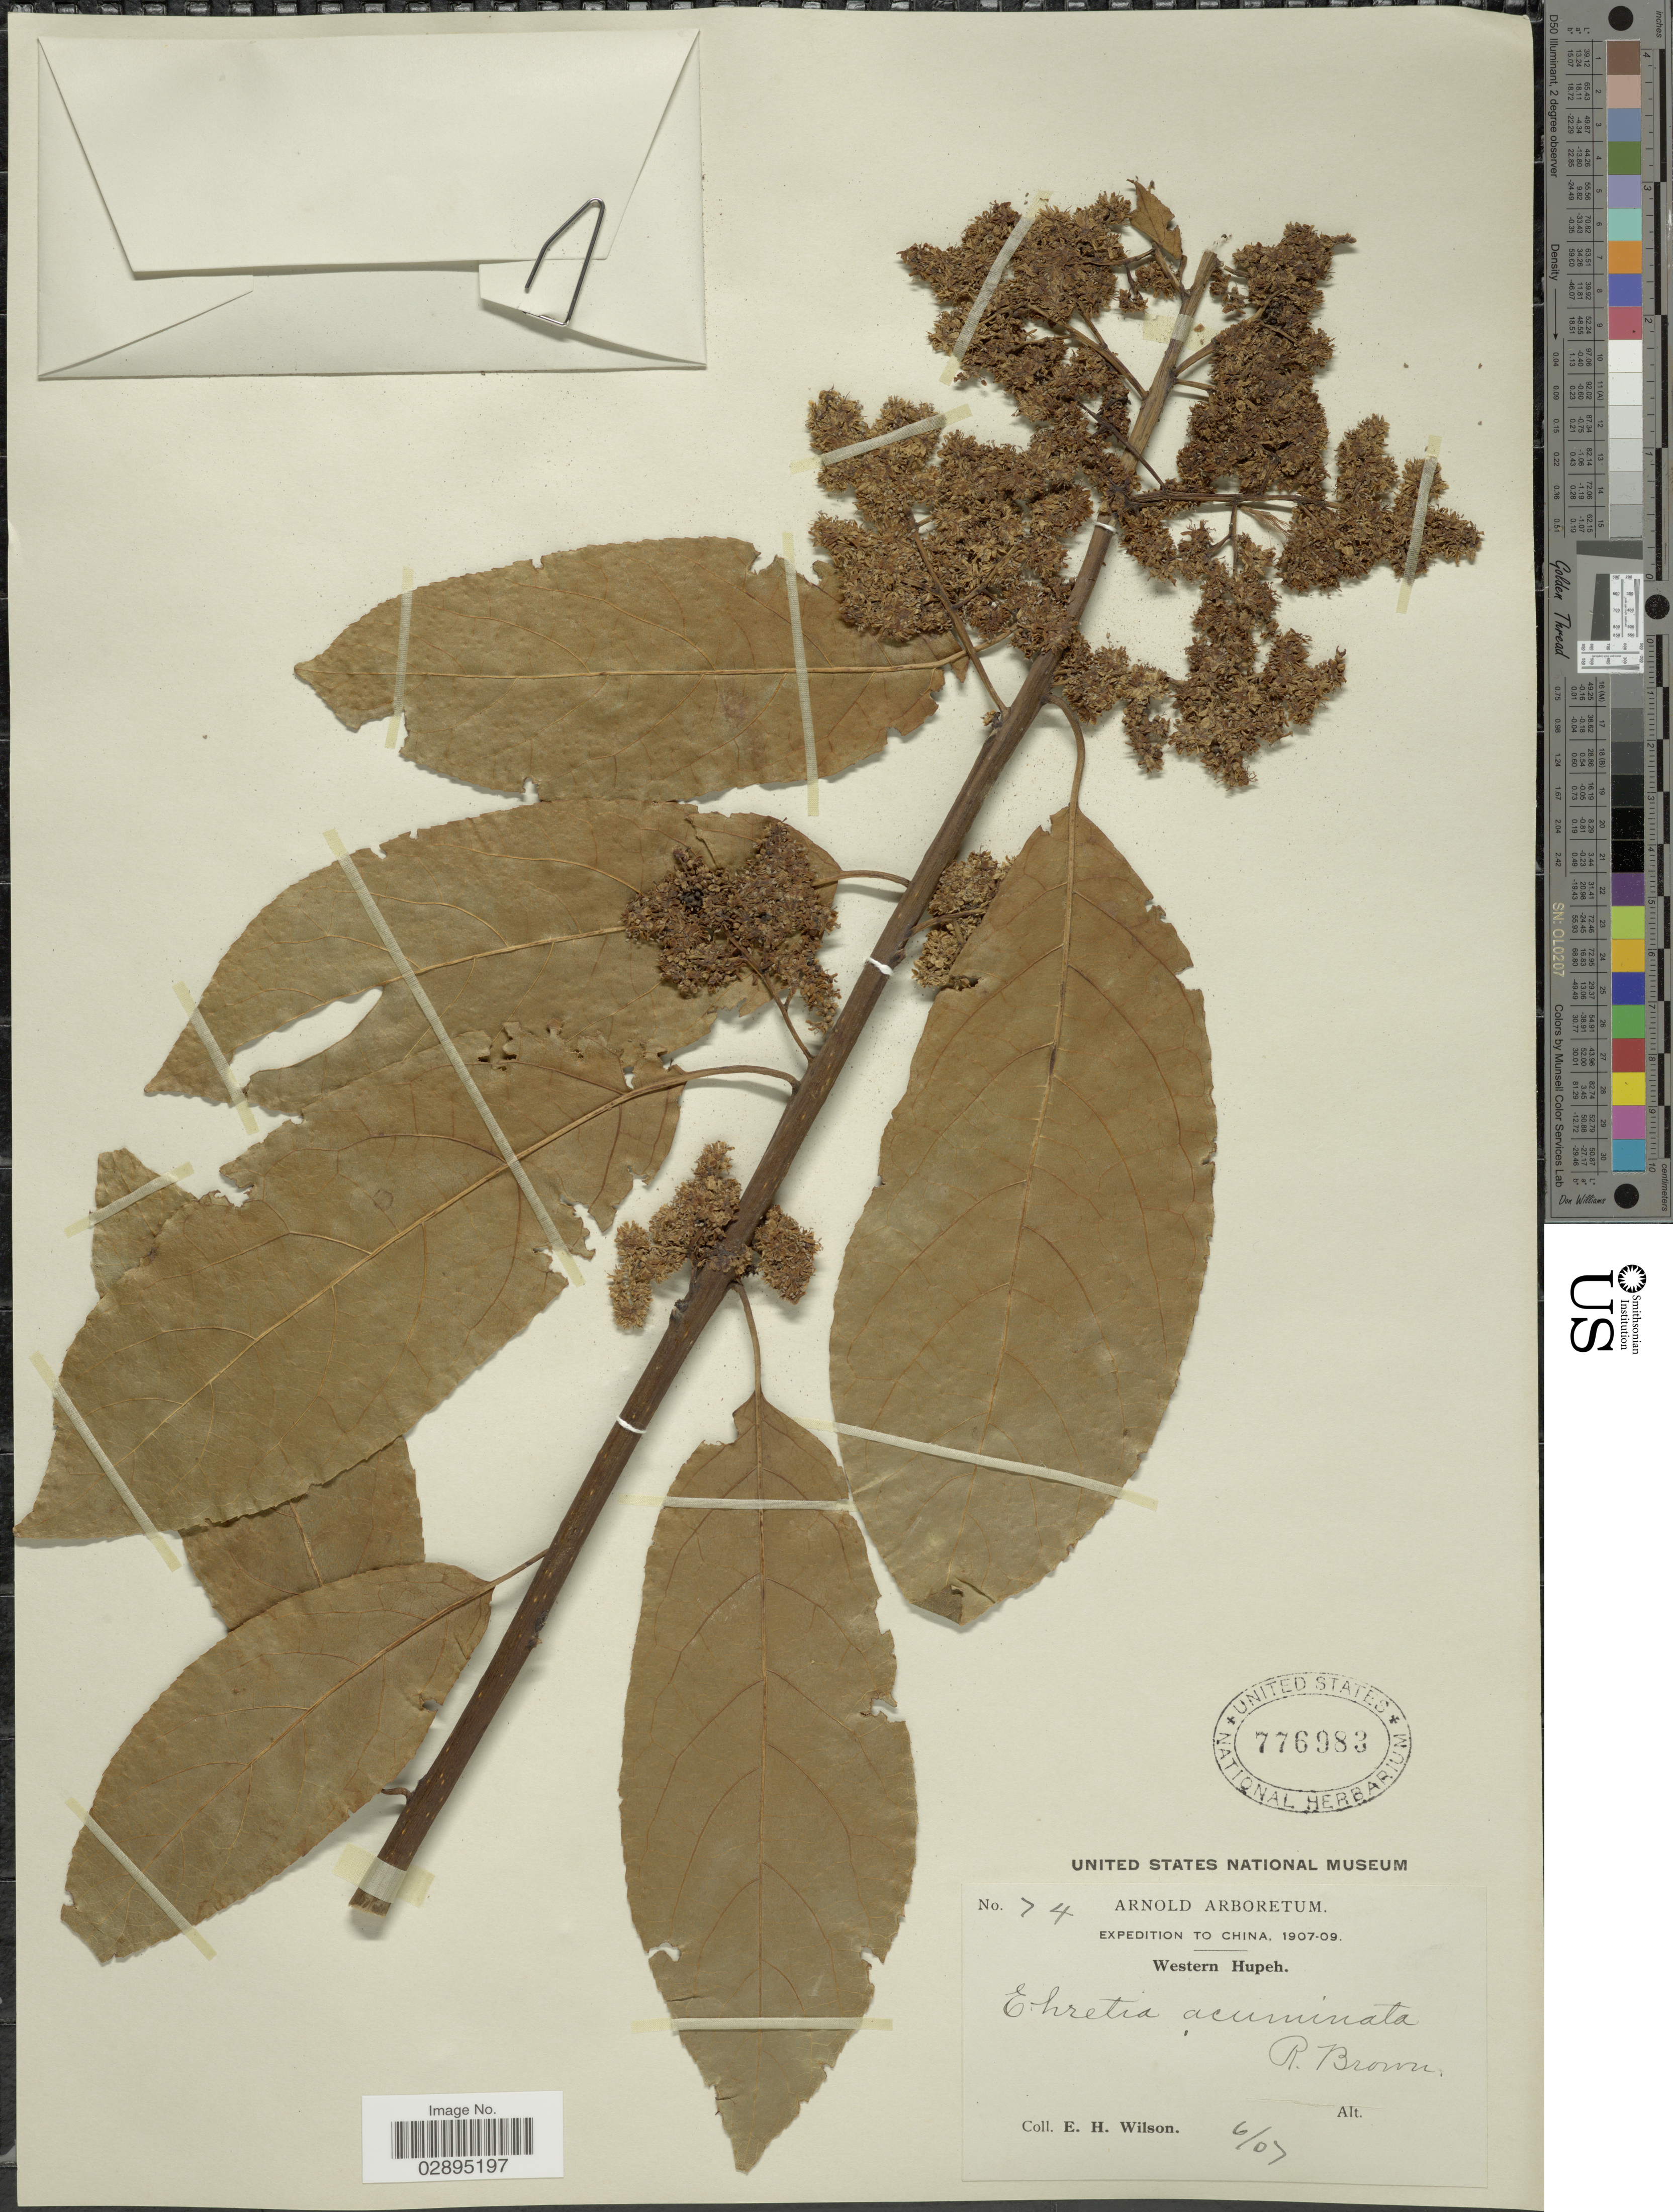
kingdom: Plantae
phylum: Tracheophyta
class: Magnoliopsida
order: Boraginales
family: Ehretiaceae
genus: Ehretia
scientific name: Ehretia acuminata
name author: R. Br.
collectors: E. Wilson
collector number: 74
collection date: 1907-06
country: China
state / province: Hubei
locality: Western Hupeh.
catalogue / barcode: US 776983